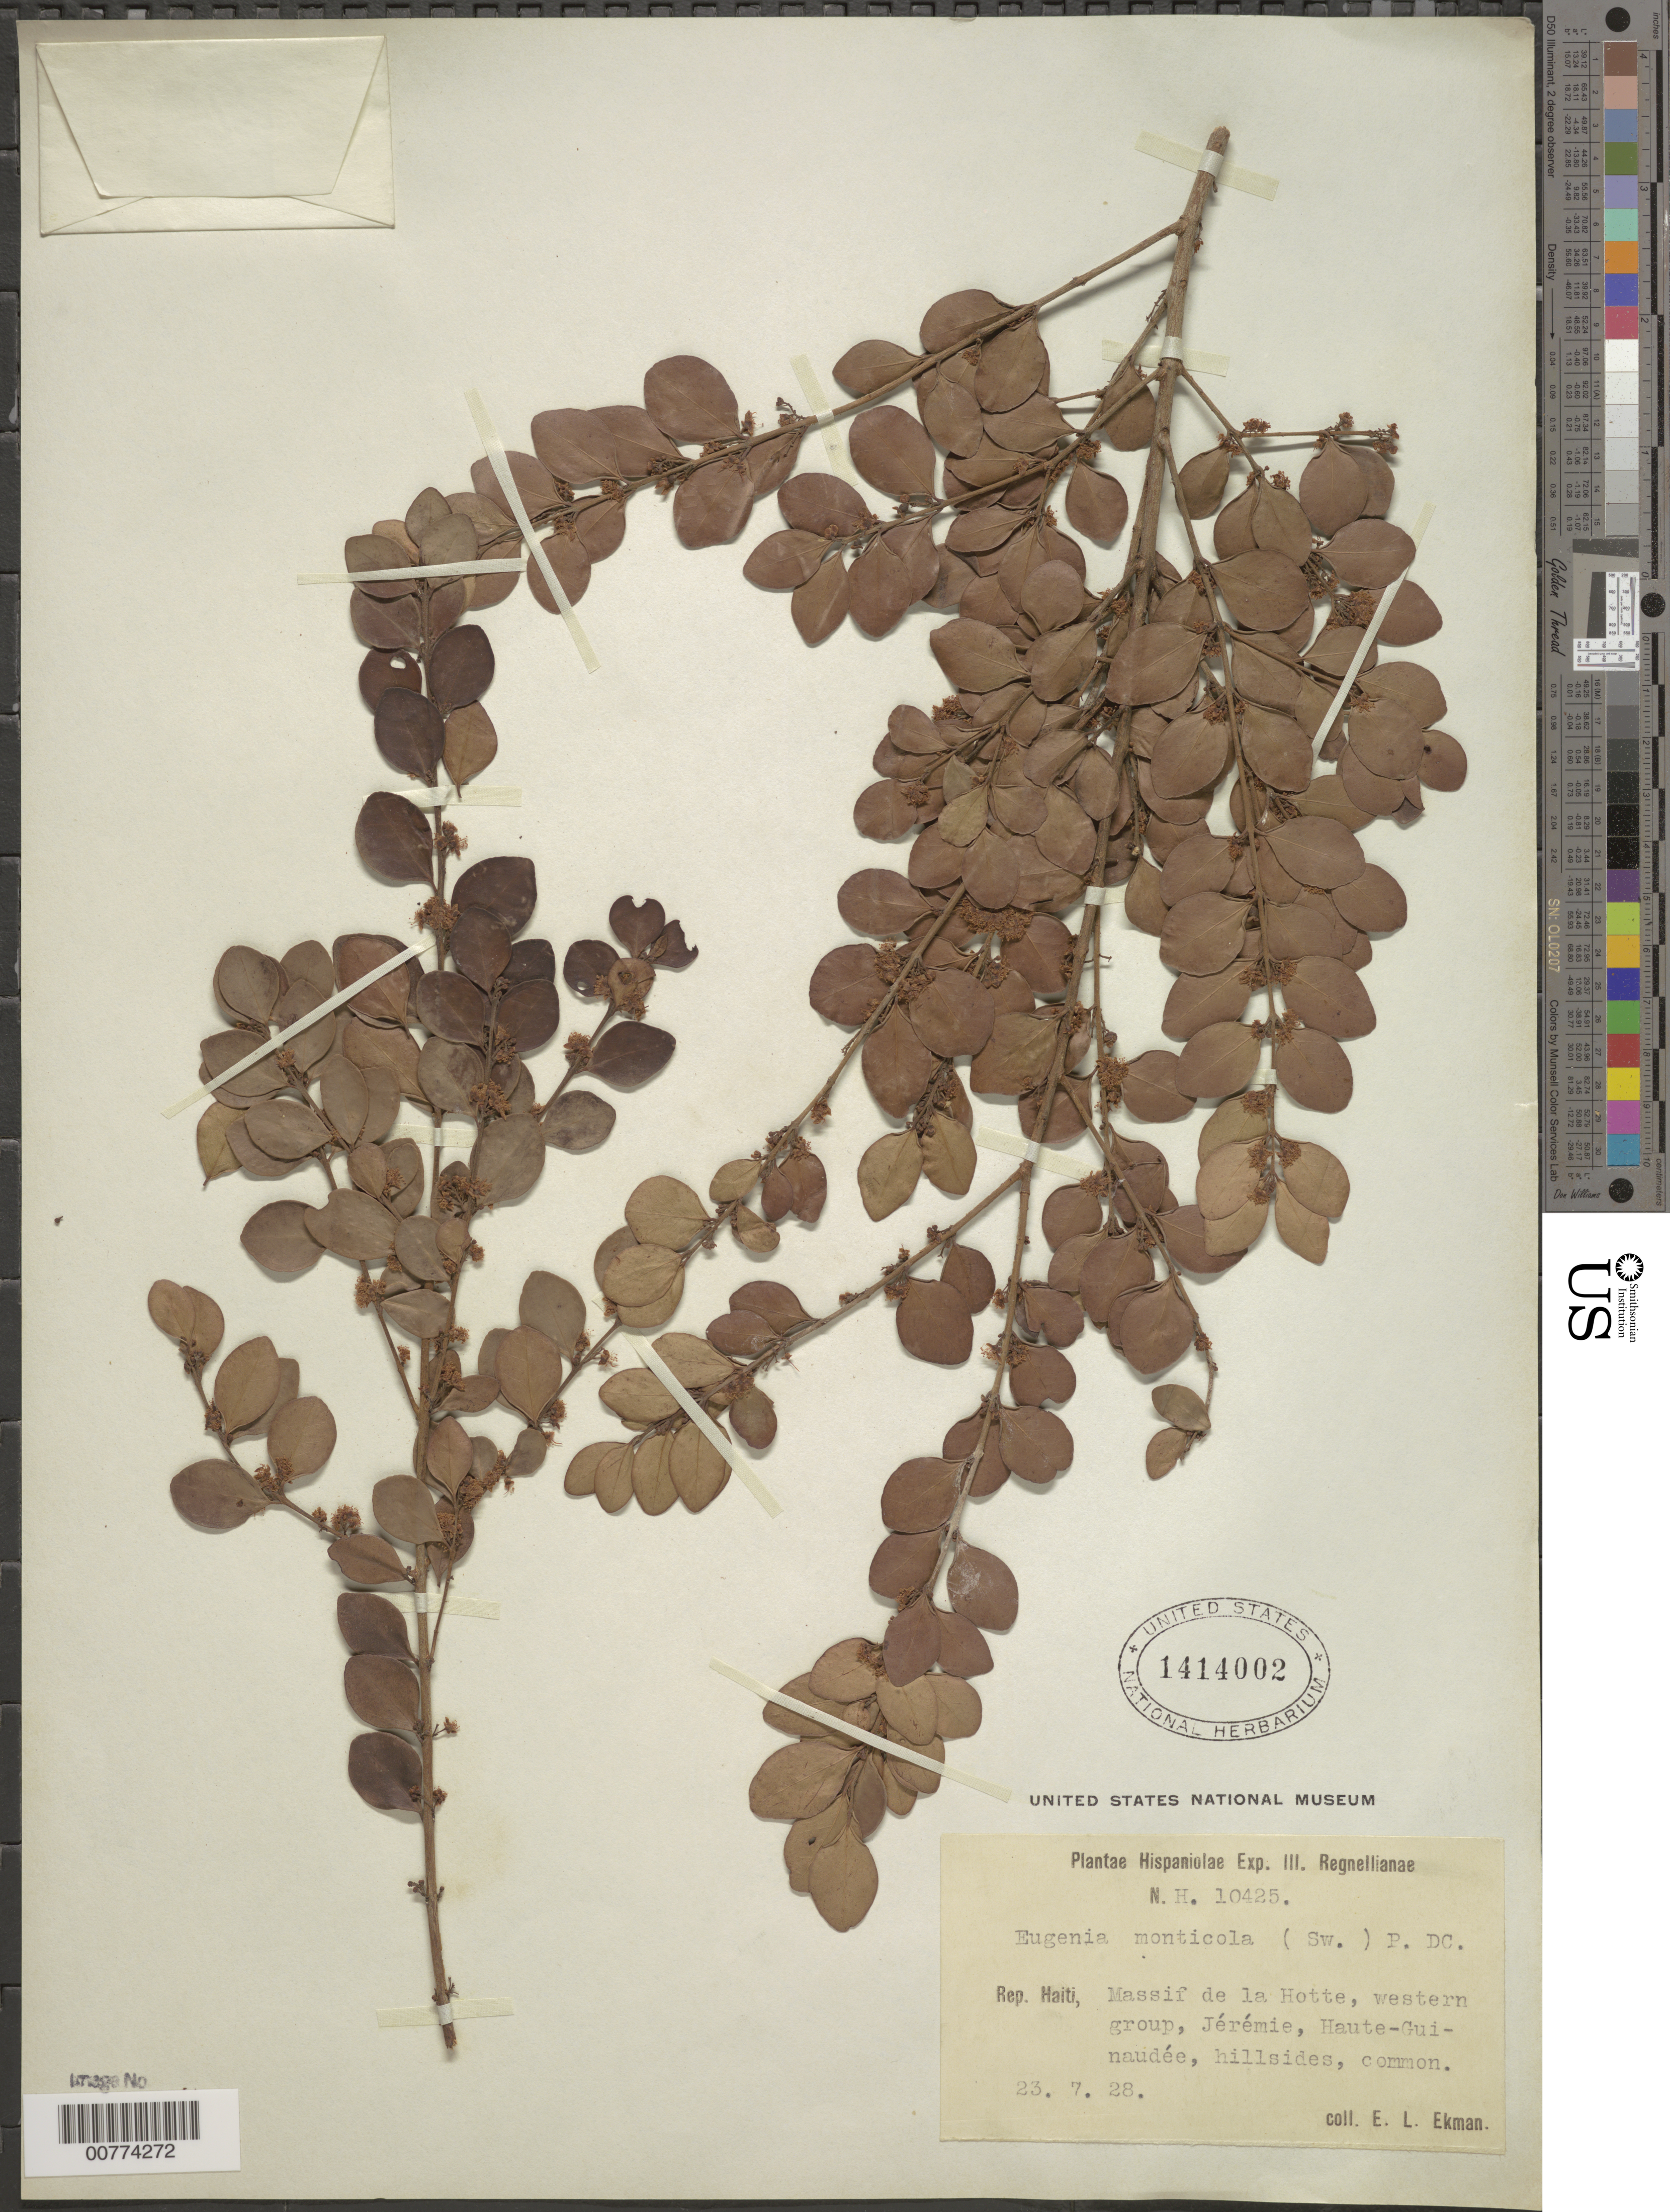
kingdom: Plantae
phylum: Tracheophyta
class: Magnoliopsida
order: Myrtales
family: Myrtaceae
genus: Eugenia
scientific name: Eugenia monticola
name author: (Sw.) DC.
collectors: E. L. Ekman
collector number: H 10425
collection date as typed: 23 Jul 1928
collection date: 1928-07-23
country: Haiti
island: Hispaniola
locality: Massif de la Hotte, western group, Jérémie, Haute-Guinaudée.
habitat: Hillsides.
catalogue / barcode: US 1414002